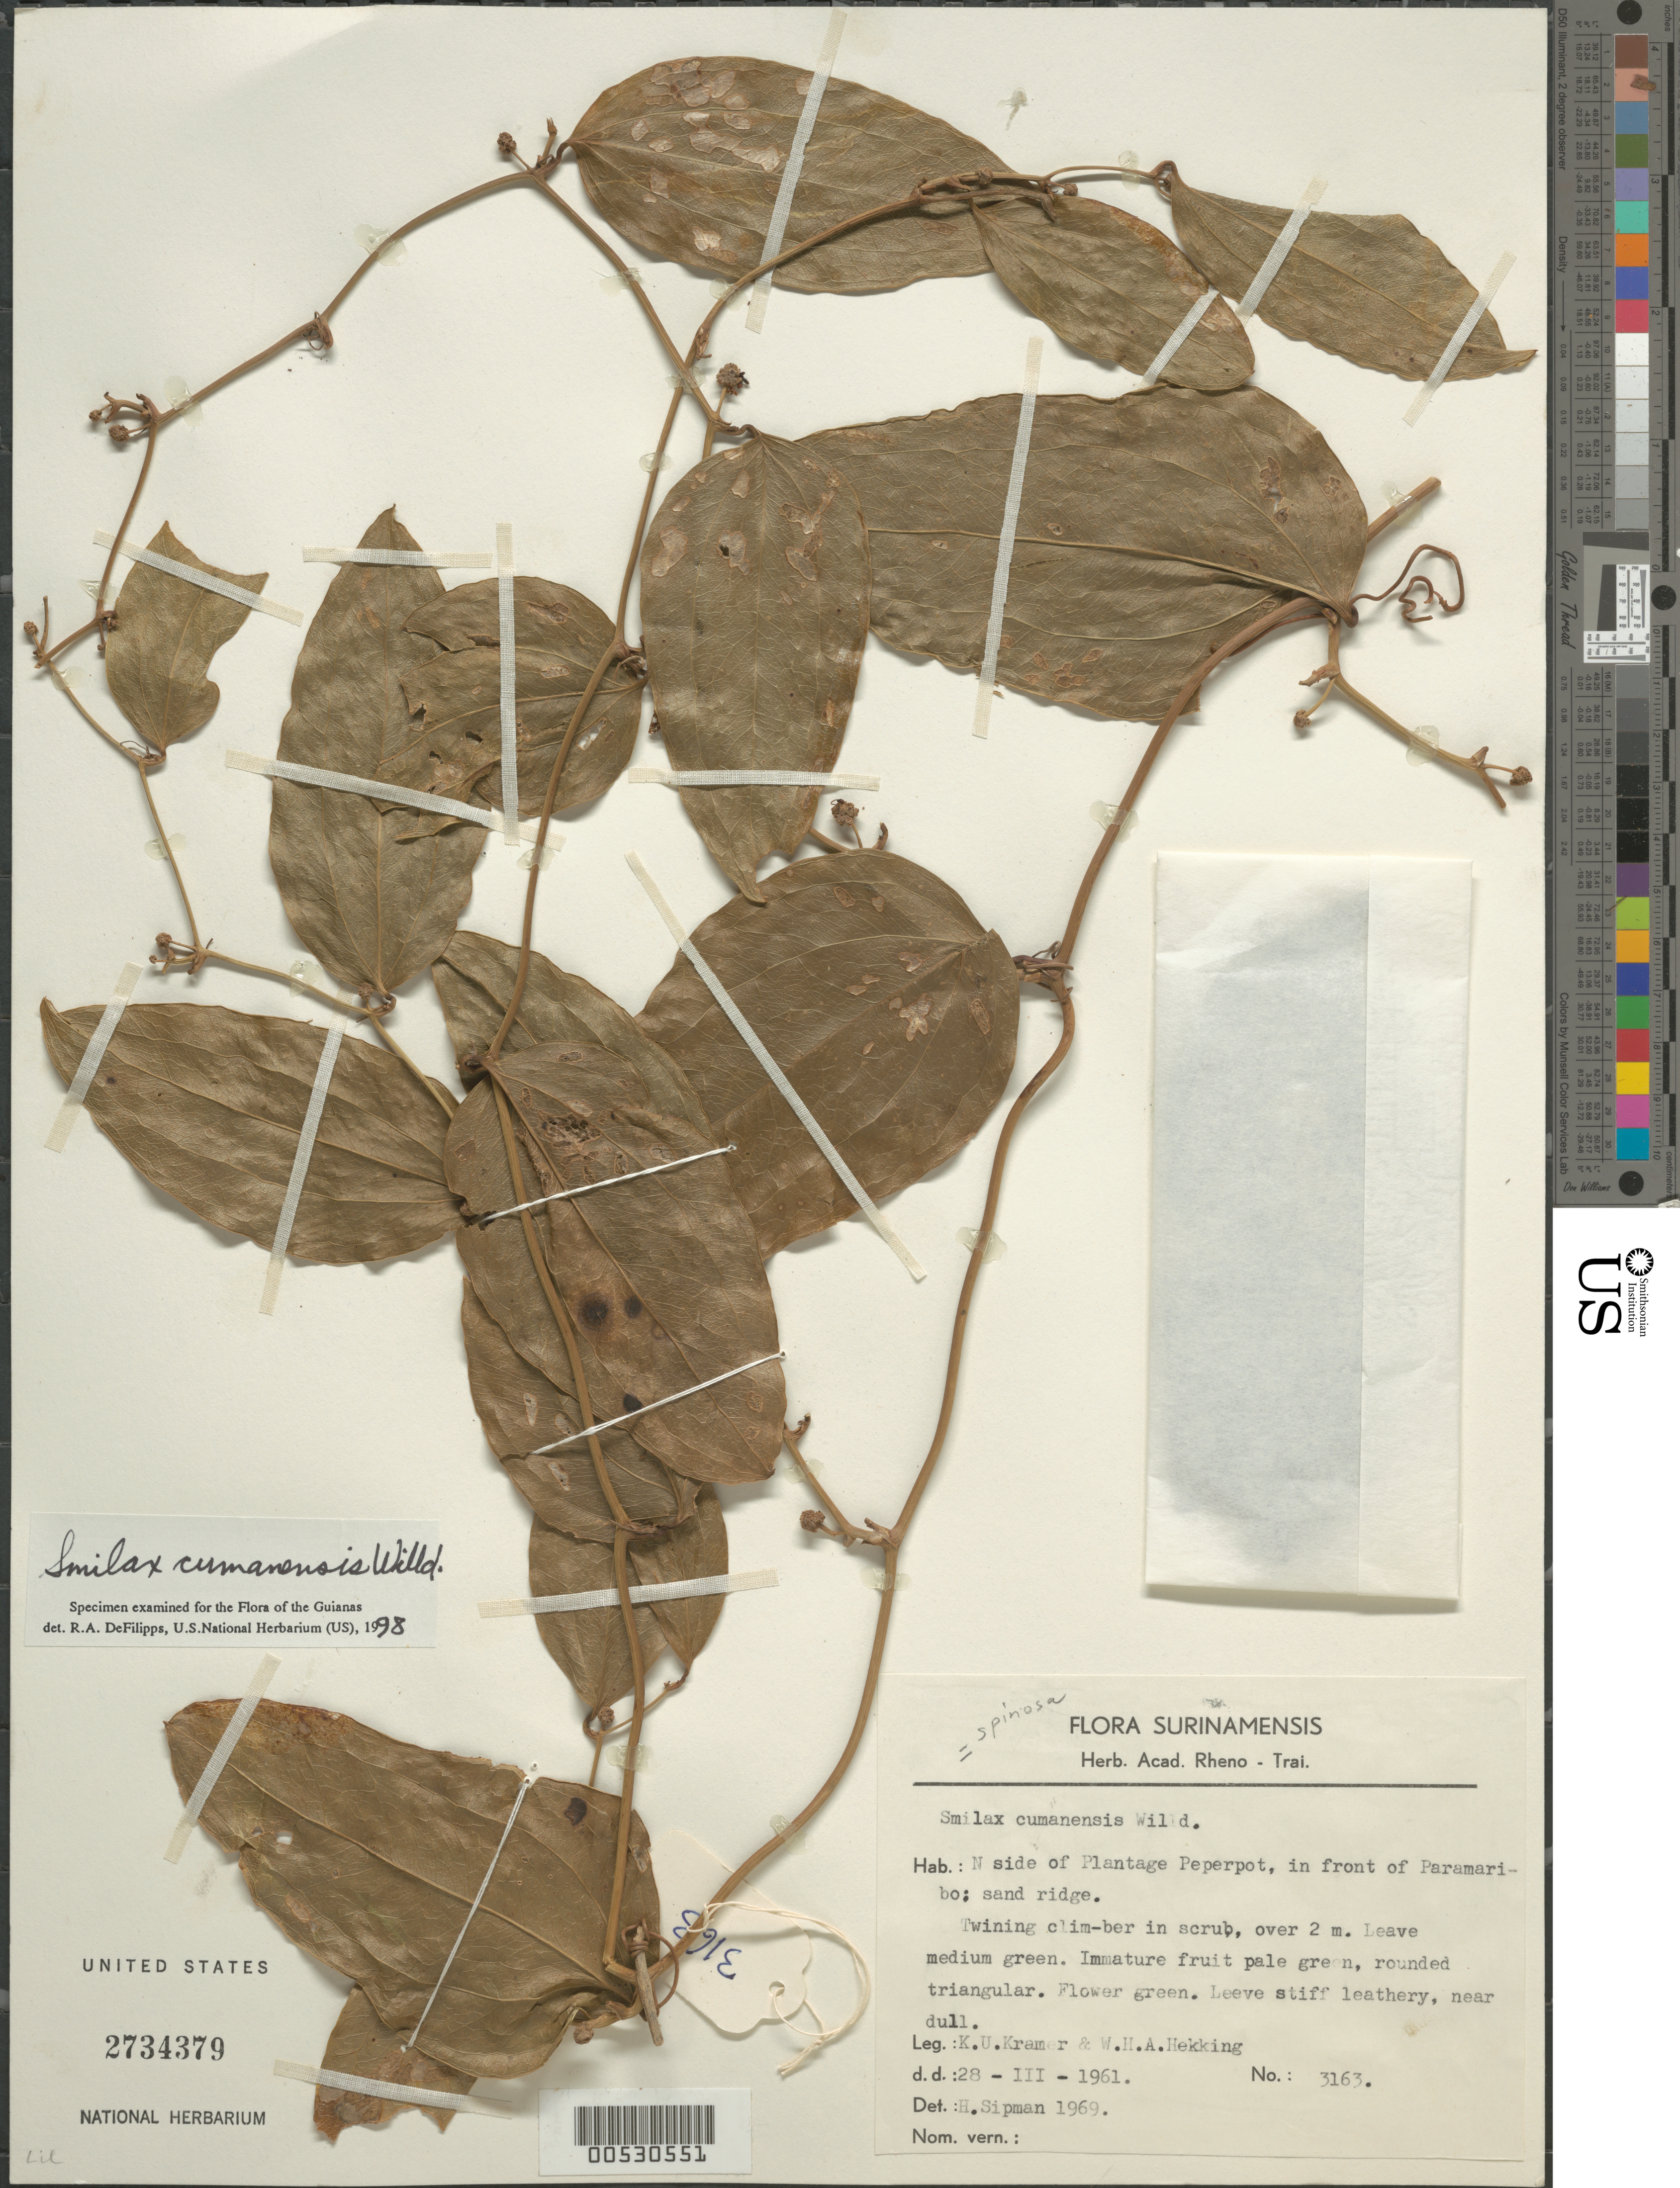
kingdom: Plantae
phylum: Tracheophyta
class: Liliopsida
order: Liliales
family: Smilacaceae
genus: Smilax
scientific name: Smilax cumanensis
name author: Humb. & Bonpl. ex Willd.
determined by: DeFilipps, R. A.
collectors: K. U. Kramer & W. H. A. Hekking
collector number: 3163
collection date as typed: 28-Mar-61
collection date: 1961-03-28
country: Suriname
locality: Paramaribo, N side of Peperpot Plantation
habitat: Sandridge; on shrubs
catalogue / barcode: US 2734379